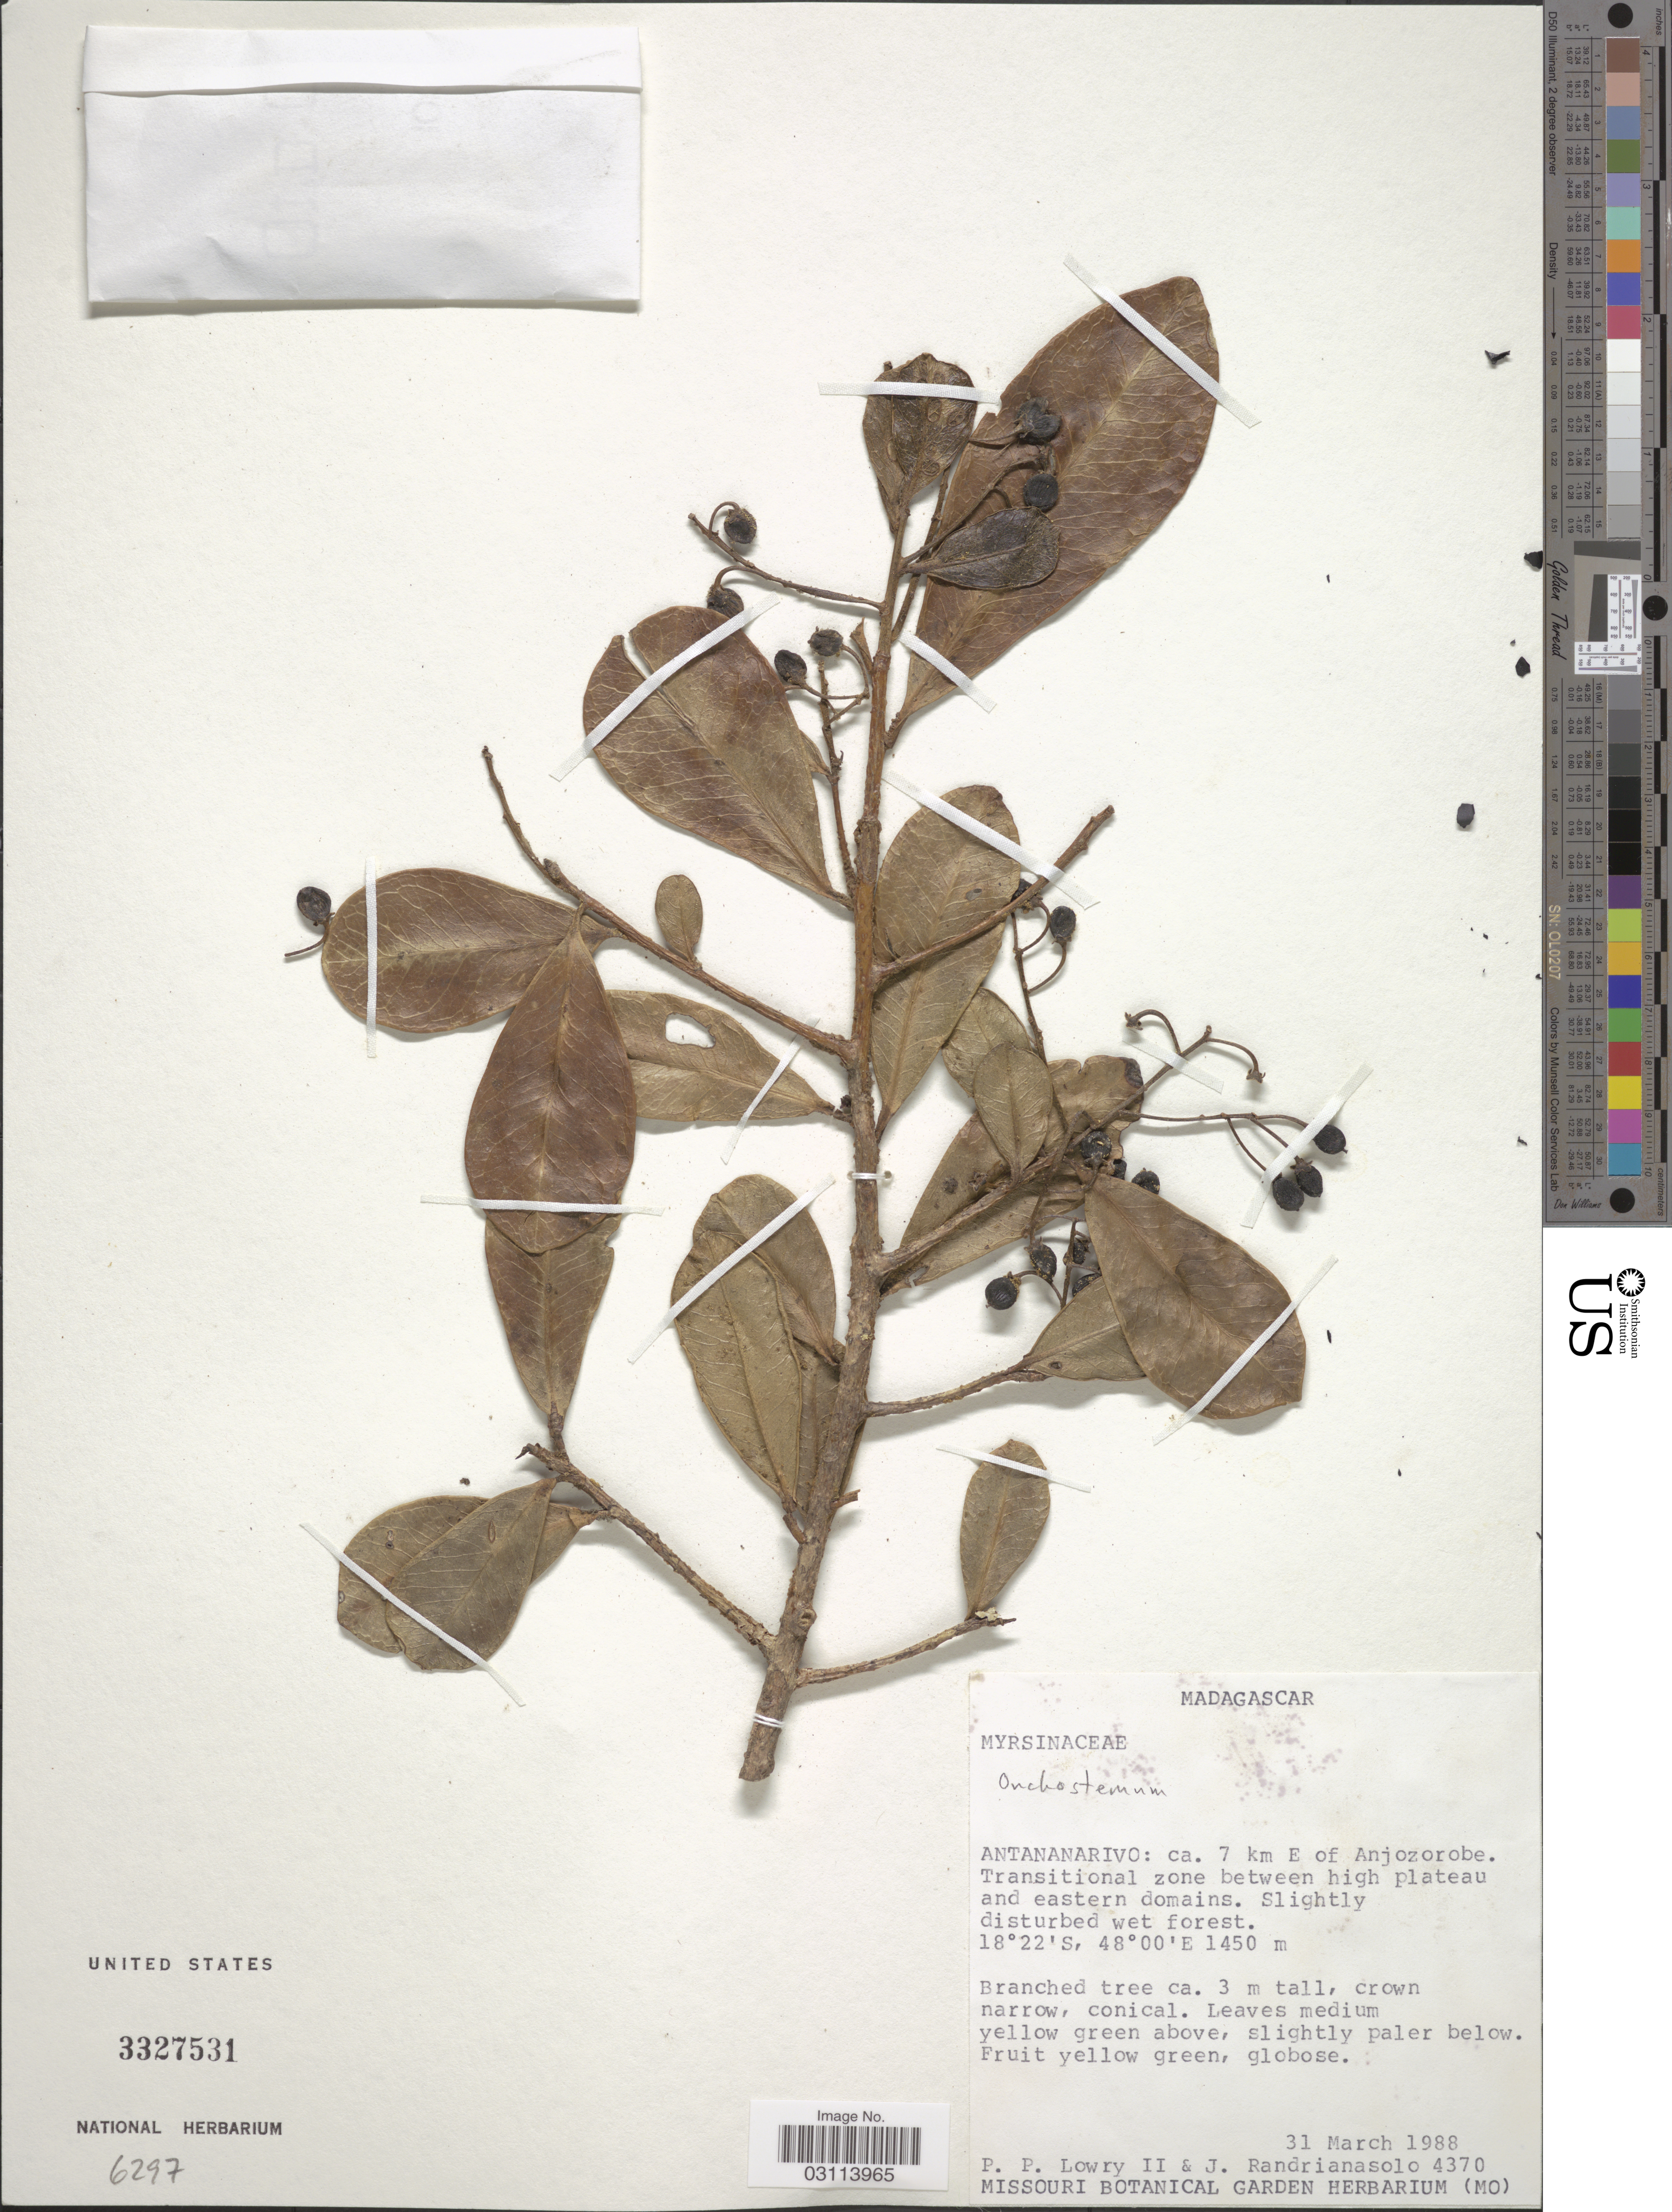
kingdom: Plantae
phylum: Tracheophyta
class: Magnoliopsida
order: Ericales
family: Primulaceae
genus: Oncostemon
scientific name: Oncostemon sp.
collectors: P. P. Lowry & J. Randrianasolo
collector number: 4370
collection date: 1988-03-31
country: Madagascar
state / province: Analamanga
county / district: Anjozorobe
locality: Ca. 7 km E of Anjozorobe. Transitional zone between high plateau and eastern domains.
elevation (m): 1450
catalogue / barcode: US 3327531